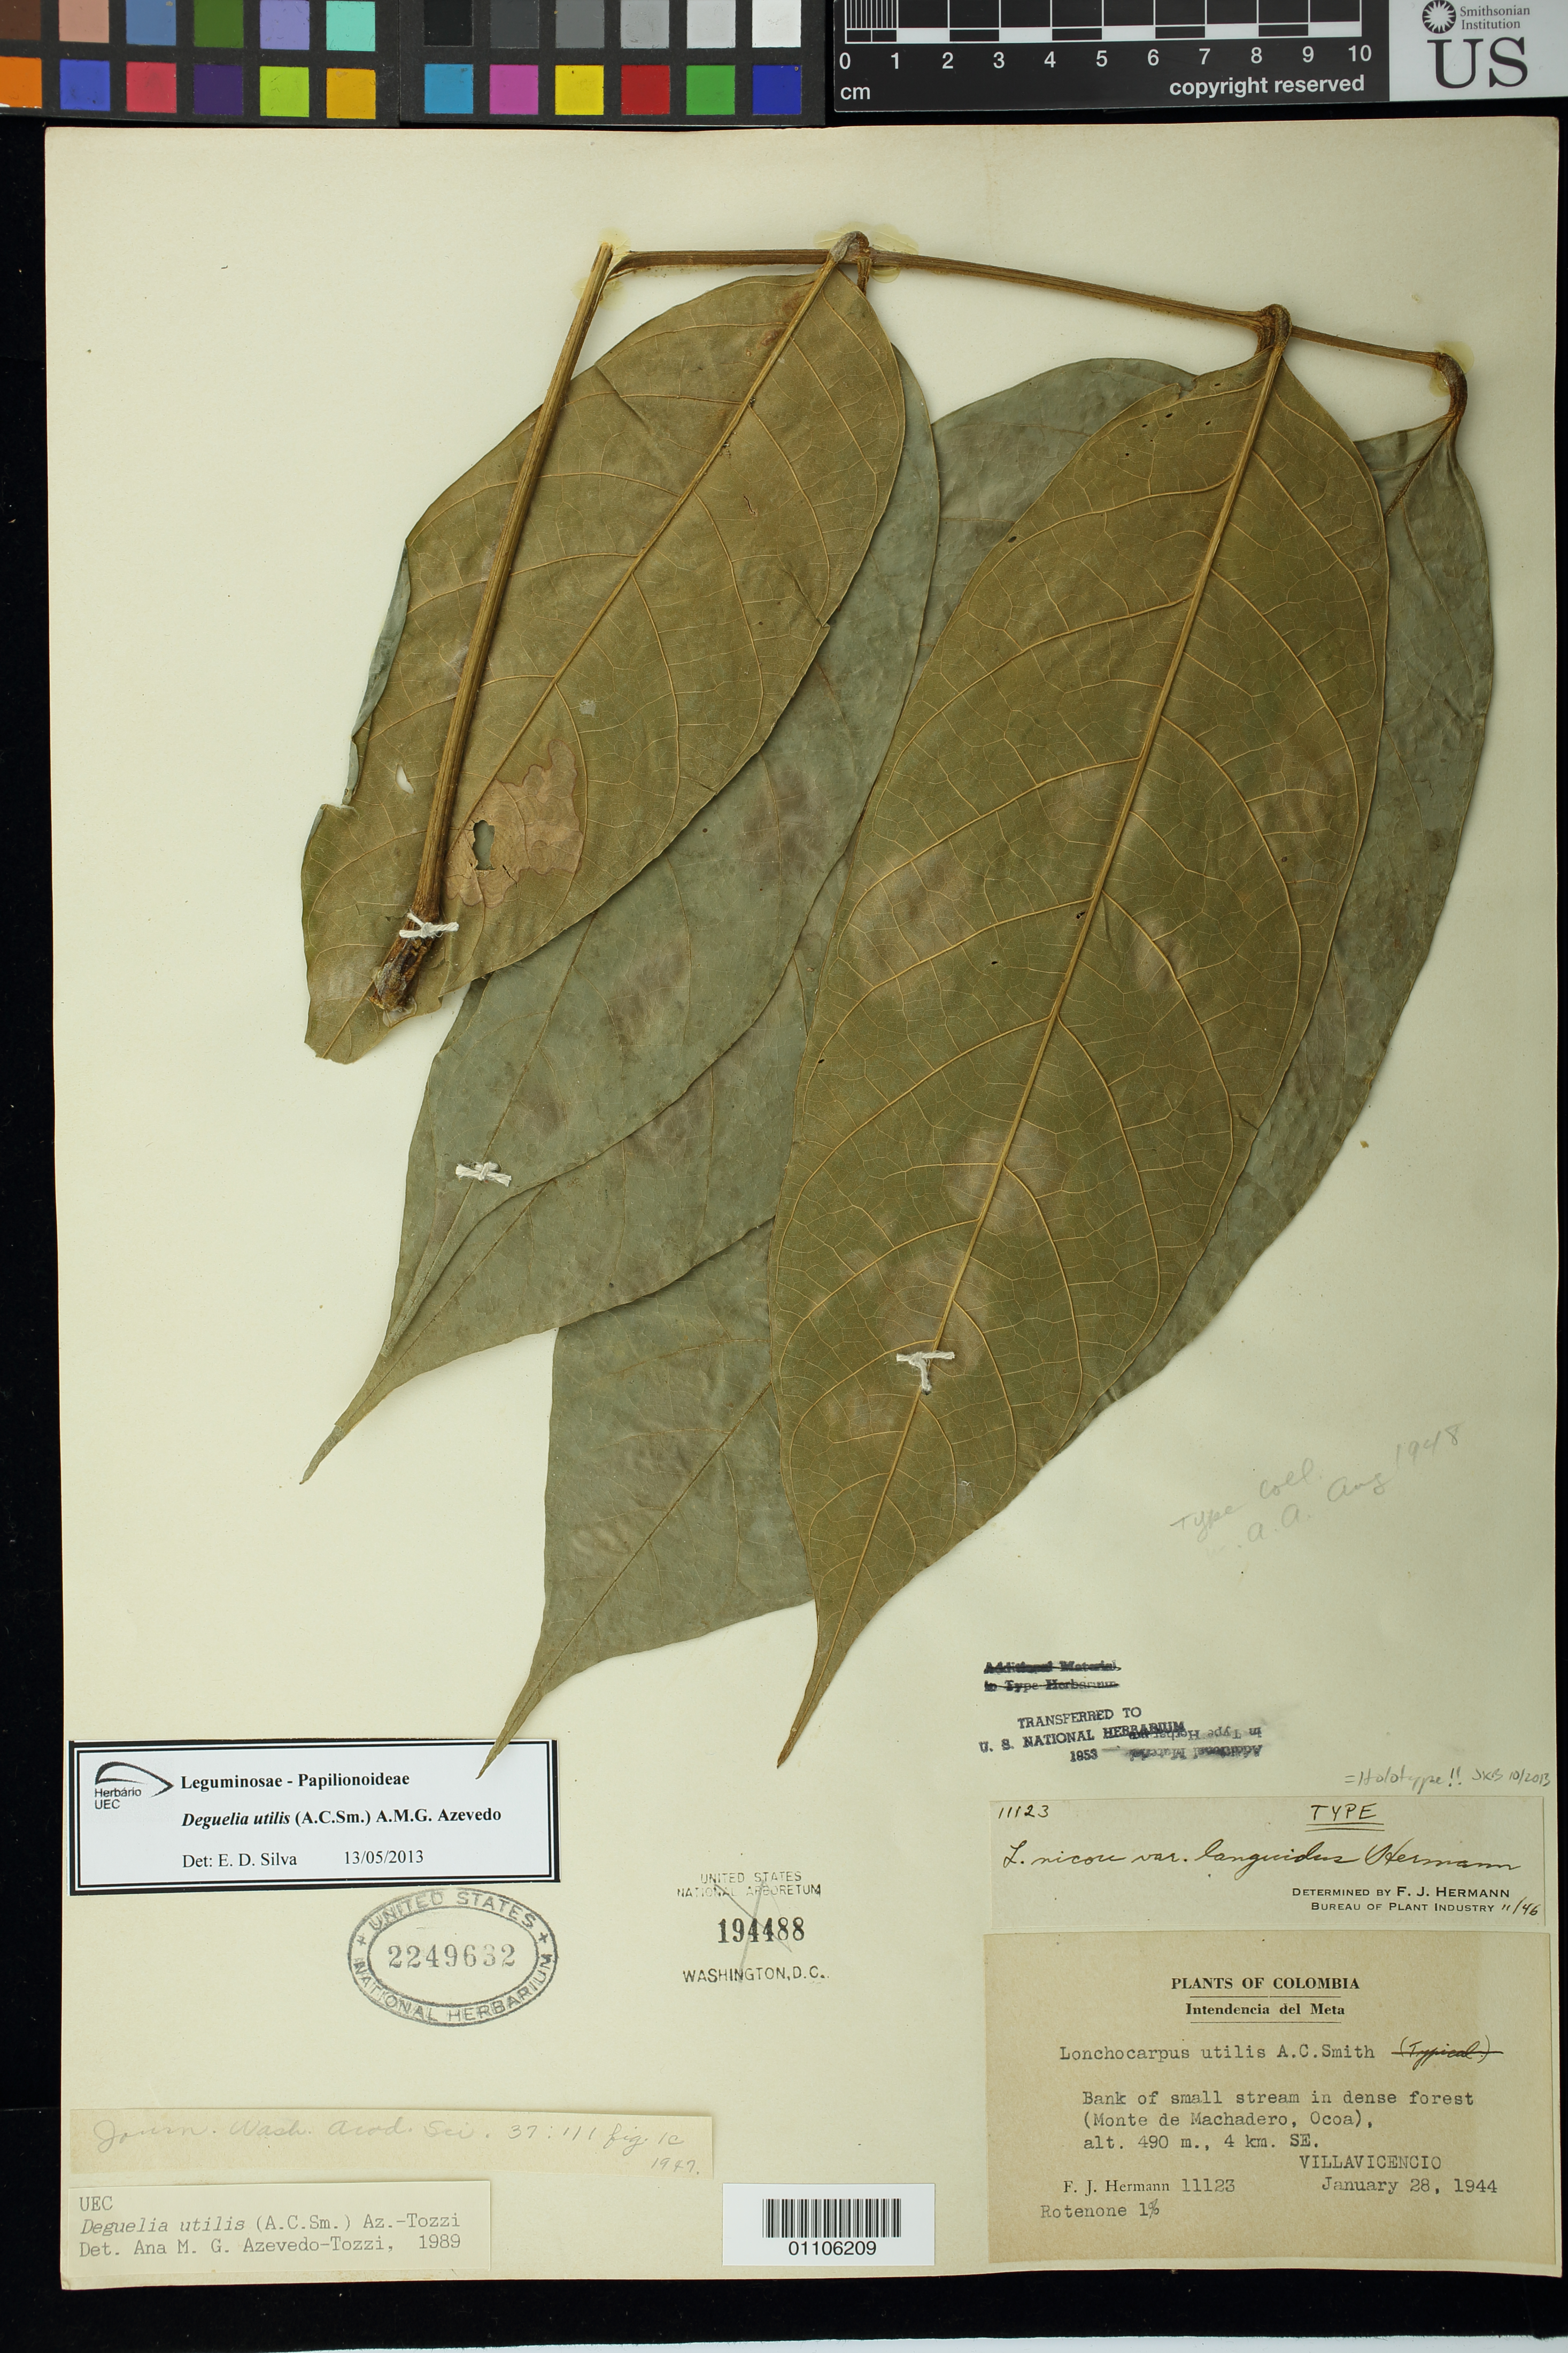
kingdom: Plantae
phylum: Tracheophyta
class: Magnoliopsida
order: Fabales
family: Fabaceae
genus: Lonchocarpus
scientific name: Lonchocarpus nicou var. languidus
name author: F.J. Herm.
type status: Holotype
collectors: F. J. Hermann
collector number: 11123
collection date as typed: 28 Jan 1944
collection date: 1944-01-28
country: Colombia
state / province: Meta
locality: Monte de Machadero, Ocoa, 4 km SE Villavicencio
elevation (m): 490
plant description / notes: This sheet (USNH 2249632) is the holotype of Lonchocarpus nicou var. languidus F.J. Herm., originally at U.S. National Arboretum (NA), sheet stamped "transferred to U.S. National Herbarium 1953". Camargo & Azevedo (2013) err in citing this sheet as isotype and a different US sheet (USNH 2059191) as the holotype; protologue cites the "Type" at NA [National Arboretum], not US as claimed by Camargo & Azevedo.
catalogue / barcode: US 2249632